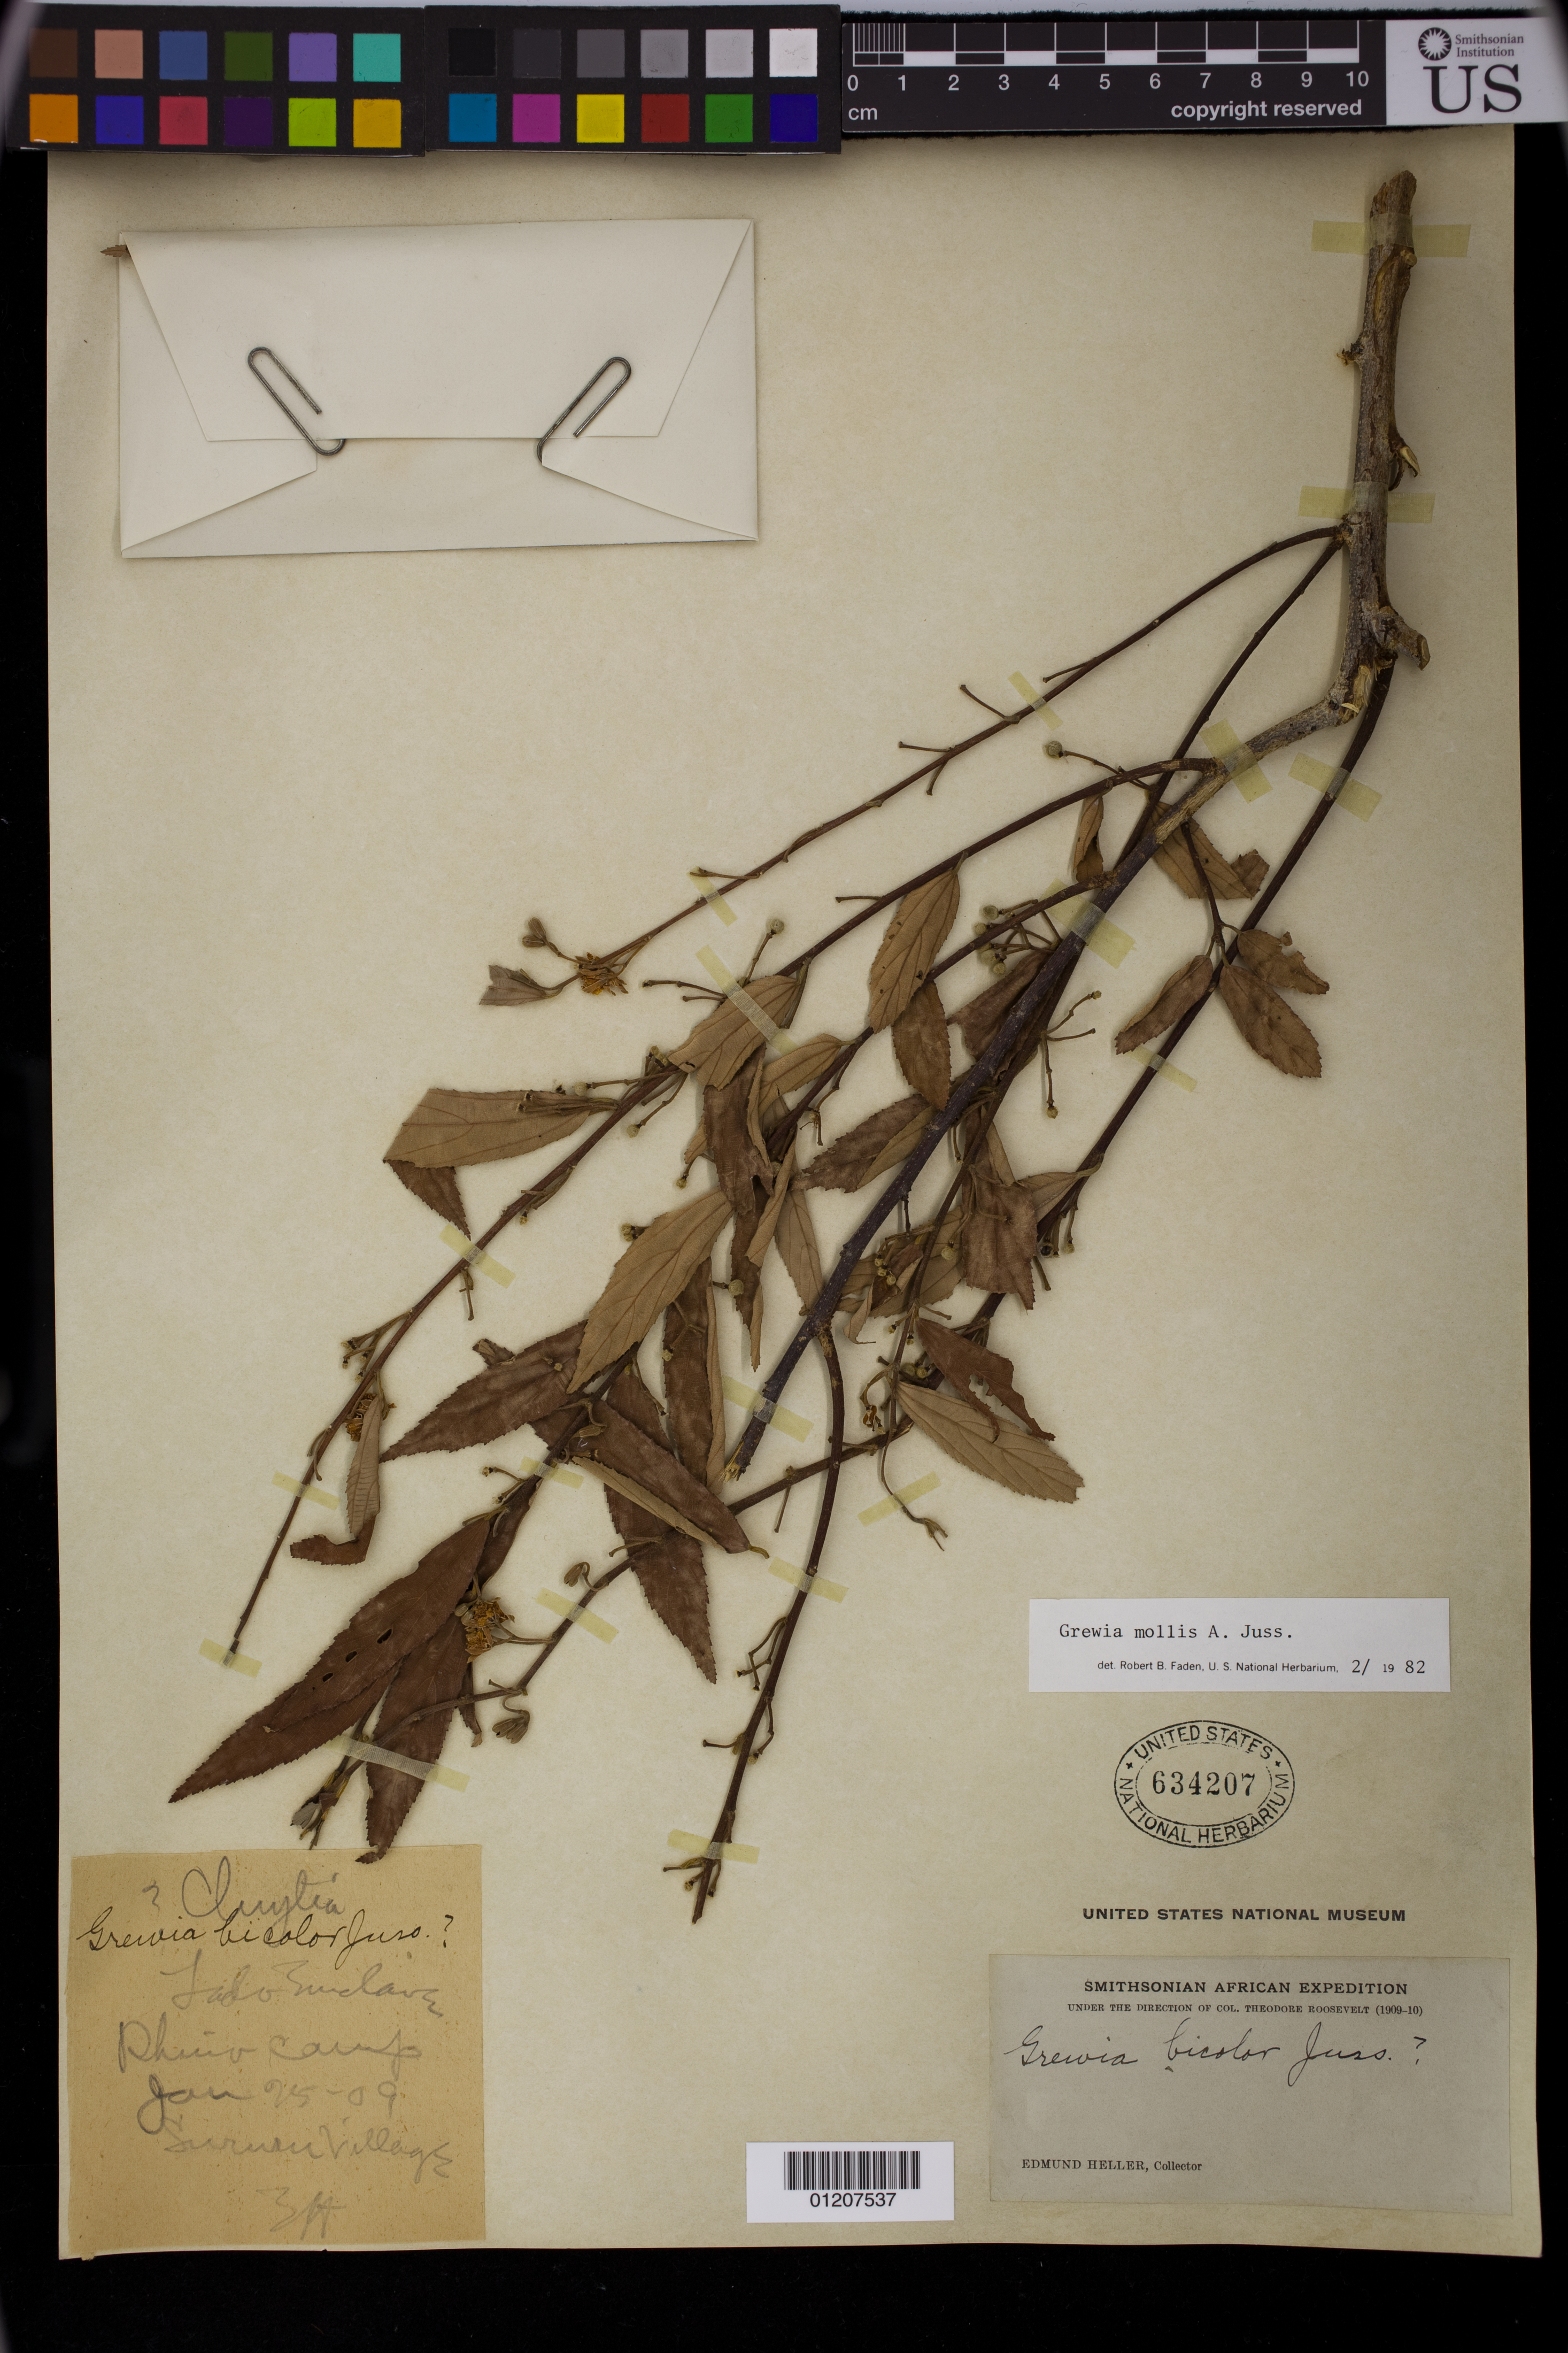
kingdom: Plantae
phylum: Tracheophyta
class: Magnoliopsida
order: Malvales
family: Malvaceae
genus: Grewia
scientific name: Grewia mollis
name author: Juss.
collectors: E. Heller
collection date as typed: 25 Jan 1909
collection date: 1909-01-25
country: South Sudan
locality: Rhino Camp, Sururu Village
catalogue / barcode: US 634207